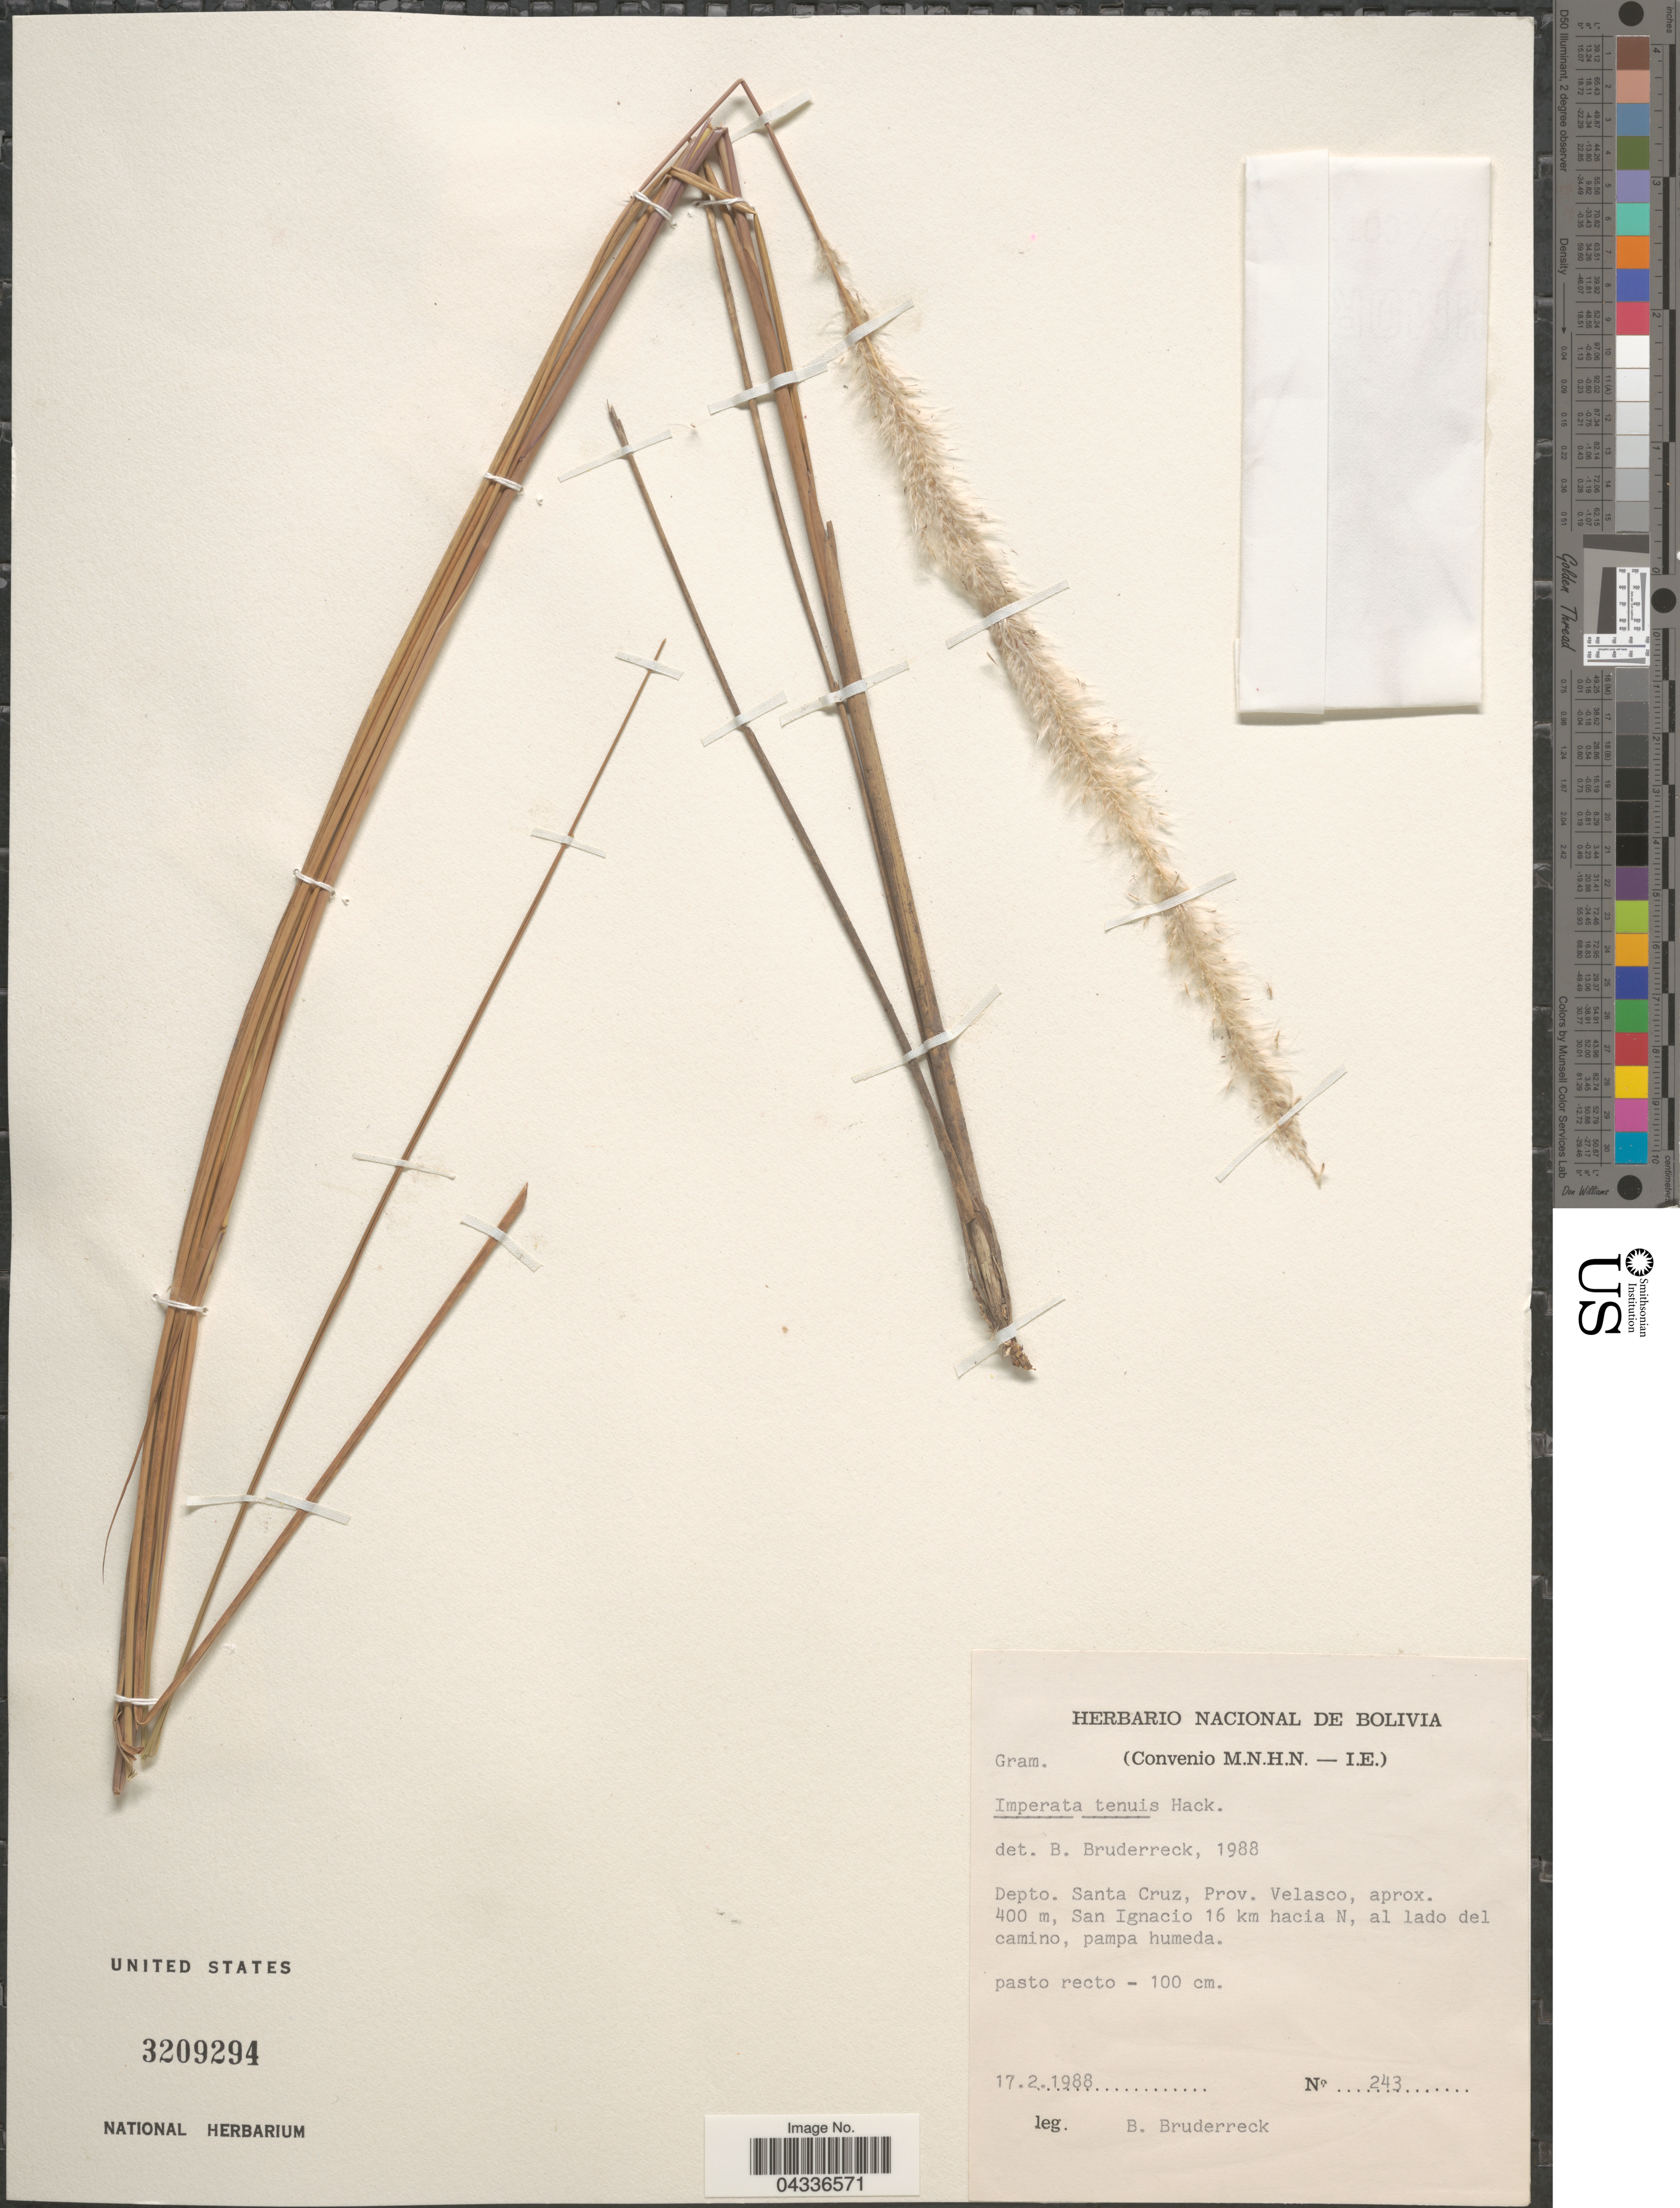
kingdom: Plantae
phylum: Tracheophyta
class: Liliopsida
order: Poales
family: Poaceae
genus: Imperata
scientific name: Imperata tenuis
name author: Hack.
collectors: B. Bruderreck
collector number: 243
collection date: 1988-02-17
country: Bolivia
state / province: Santa Cruz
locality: Depto. Santa Cruz, Prov. Velasco, San Ignacio 16 km hacia N, al lado del camino, pampa humeda.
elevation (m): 400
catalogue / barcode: US 3209294